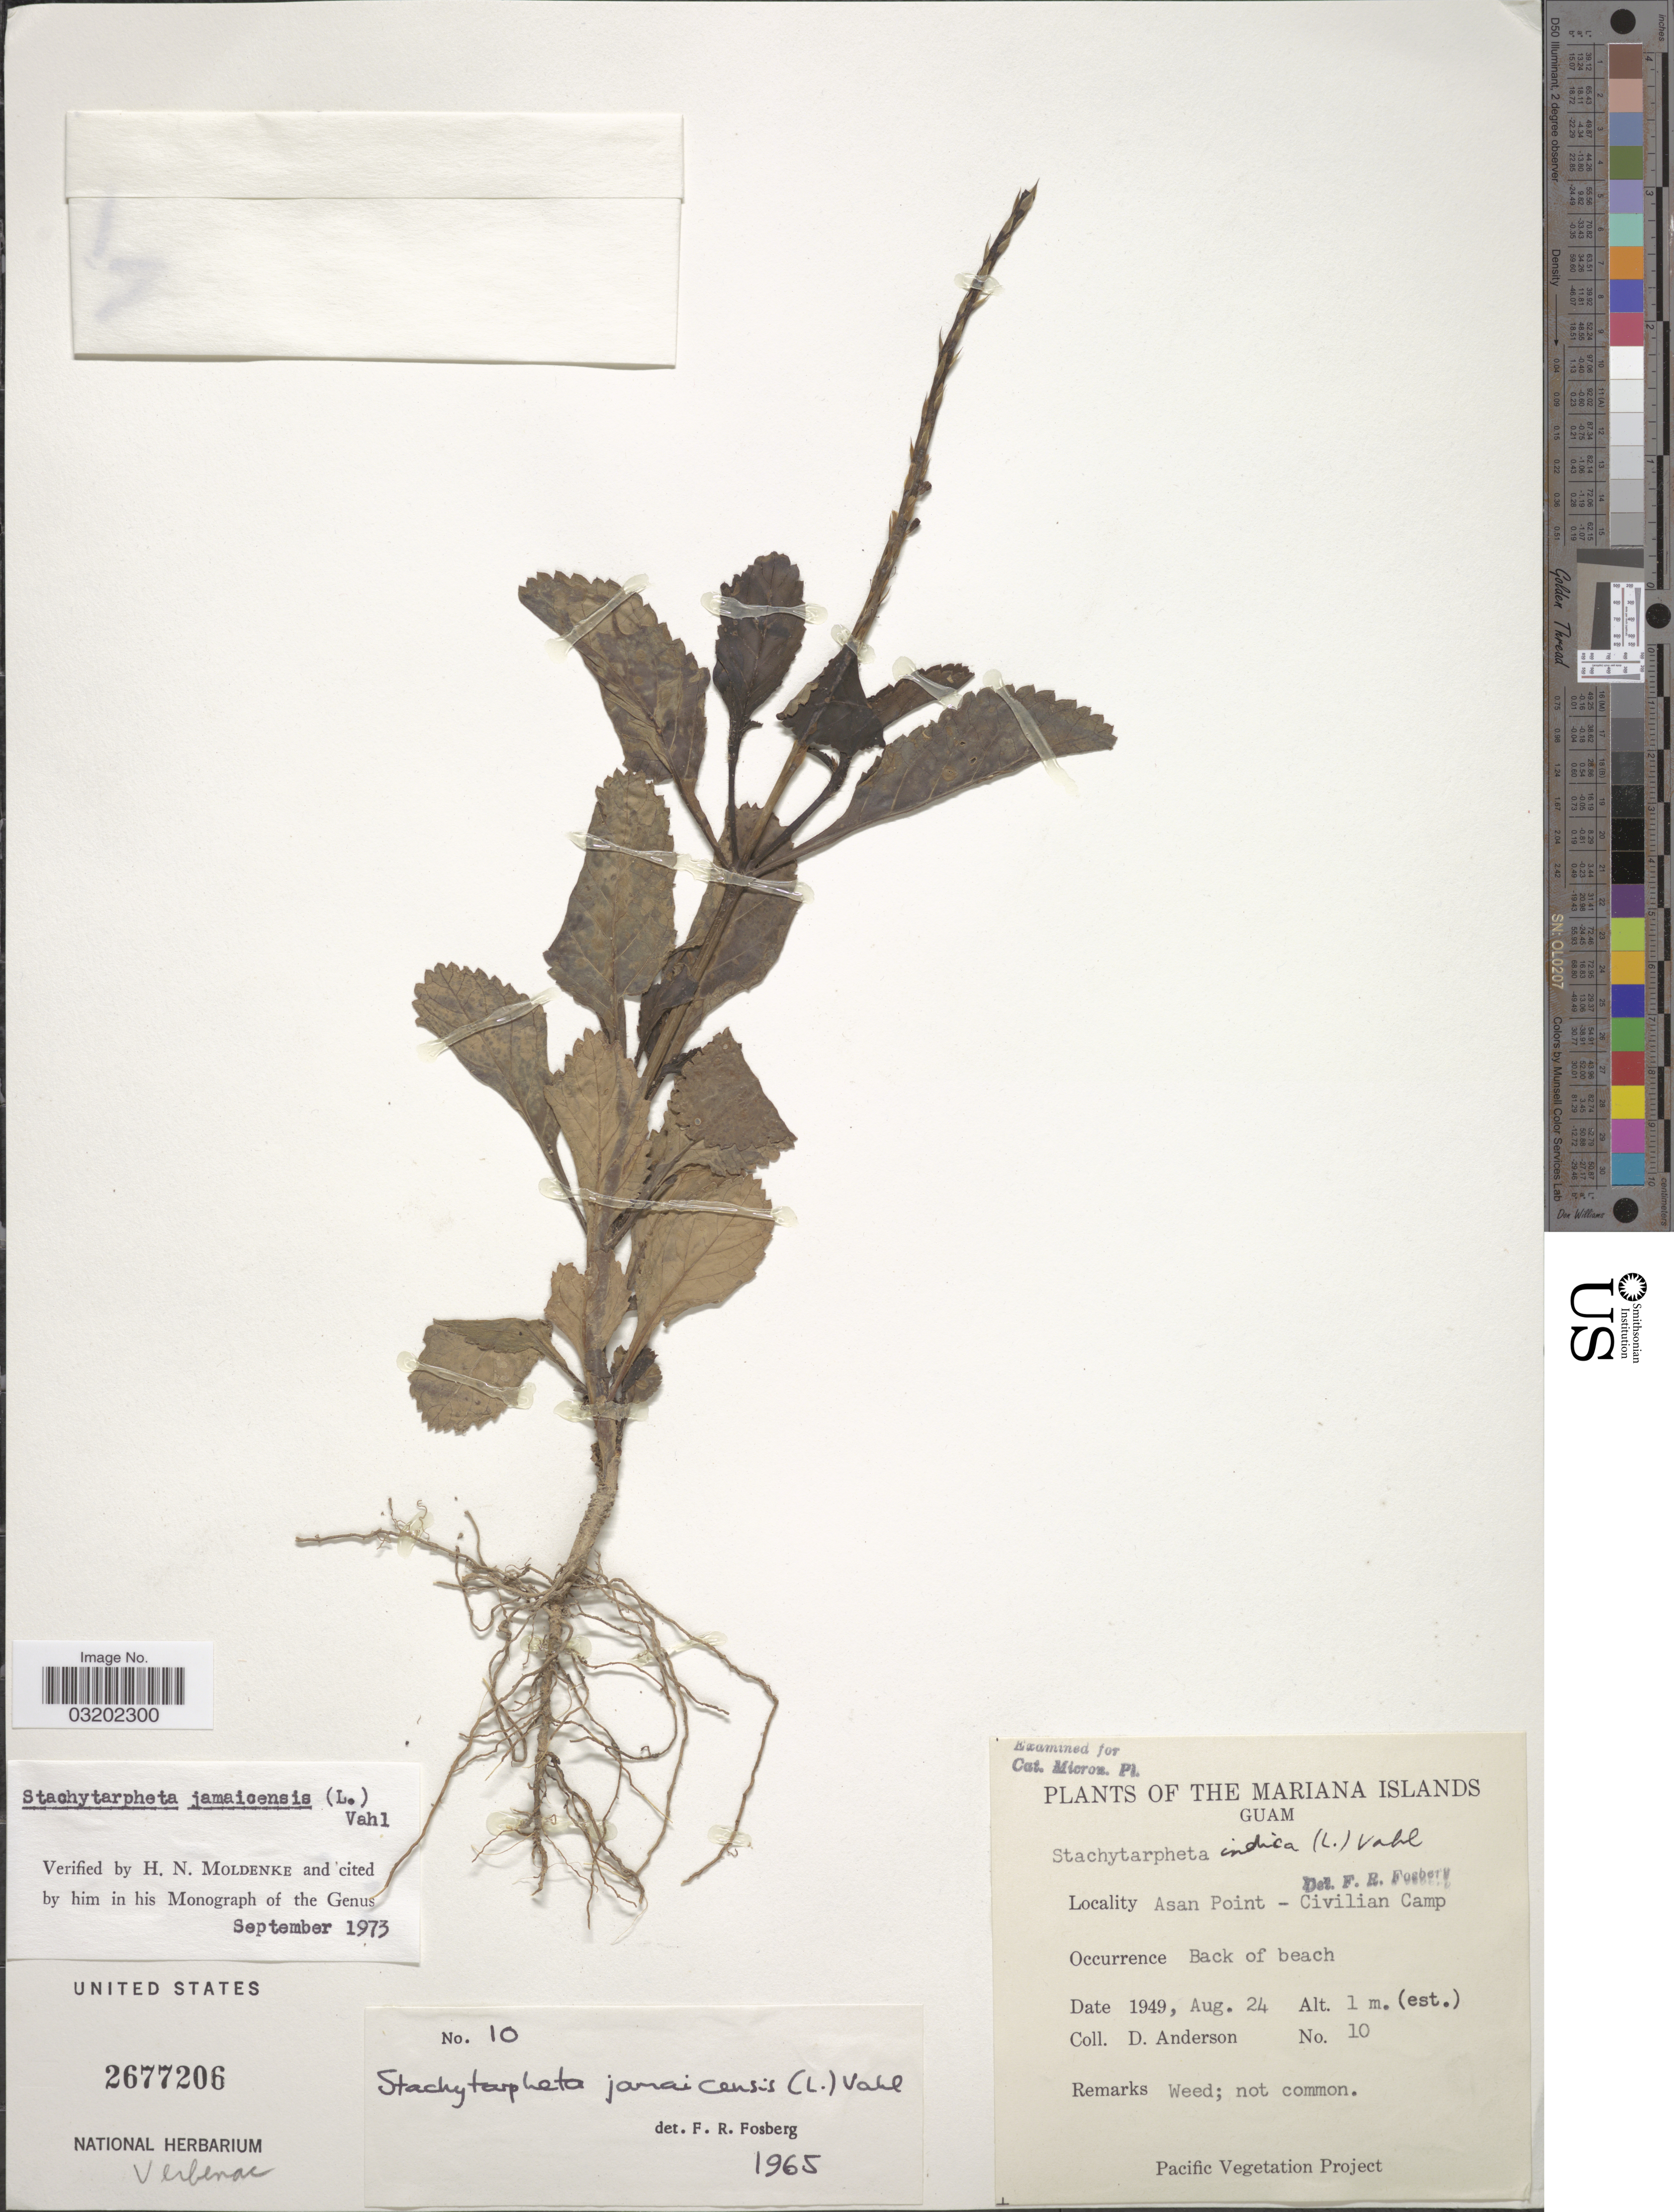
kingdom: Plantae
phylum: Tracheophyta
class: Magnoliopsida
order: Lamiales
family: Verbenaceae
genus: Stachytarpheta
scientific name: Stachytarpheta jamaicensis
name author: (L.) Vahl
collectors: D. Anderson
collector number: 10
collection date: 1949-08-24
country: Guam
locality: Mariana Islands. Asan Point - Civilian Camp.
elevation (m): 1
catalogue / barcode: US 2677206